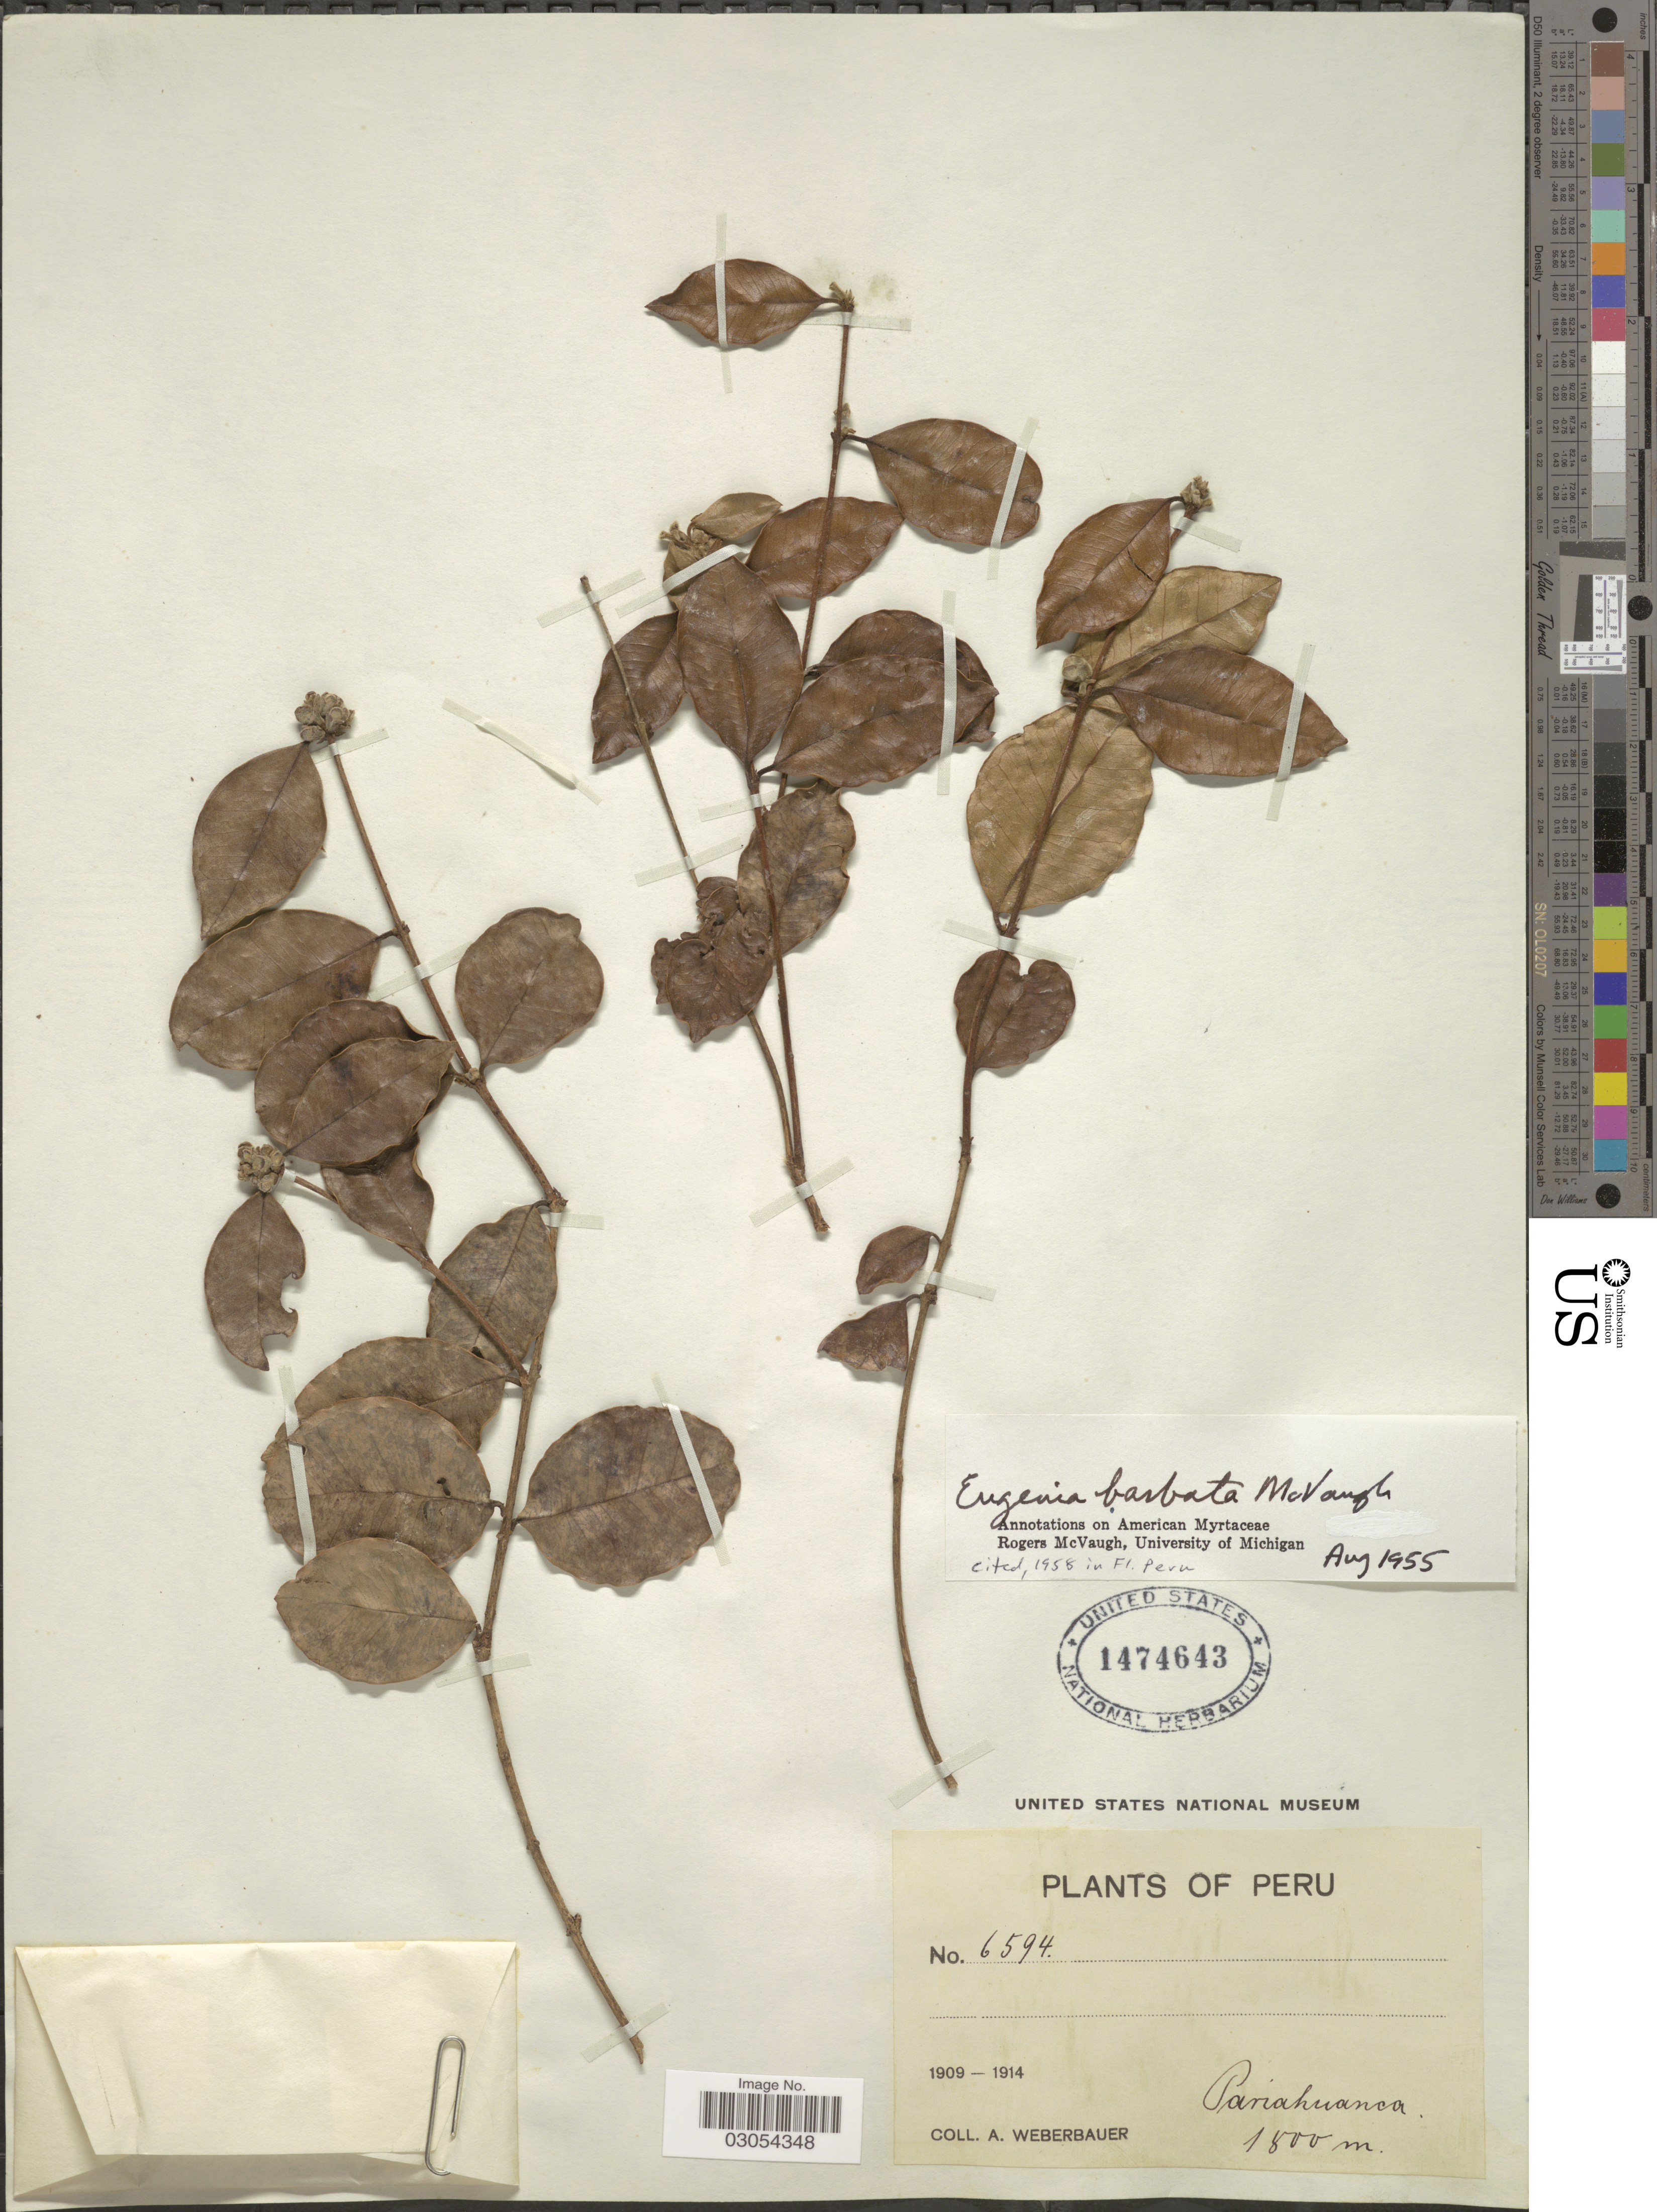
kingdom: Plantae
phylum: Tracheophyta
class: Magnoliopsida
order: Myrtales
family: Myrtaceae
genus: Eugenia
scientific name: Eugenia barbata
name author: McVaugh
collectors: A. Weberbauer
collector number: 6594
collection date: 1909/1914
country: Peru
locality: Pariahuanca.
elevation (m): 1800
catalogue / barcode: US 1474643